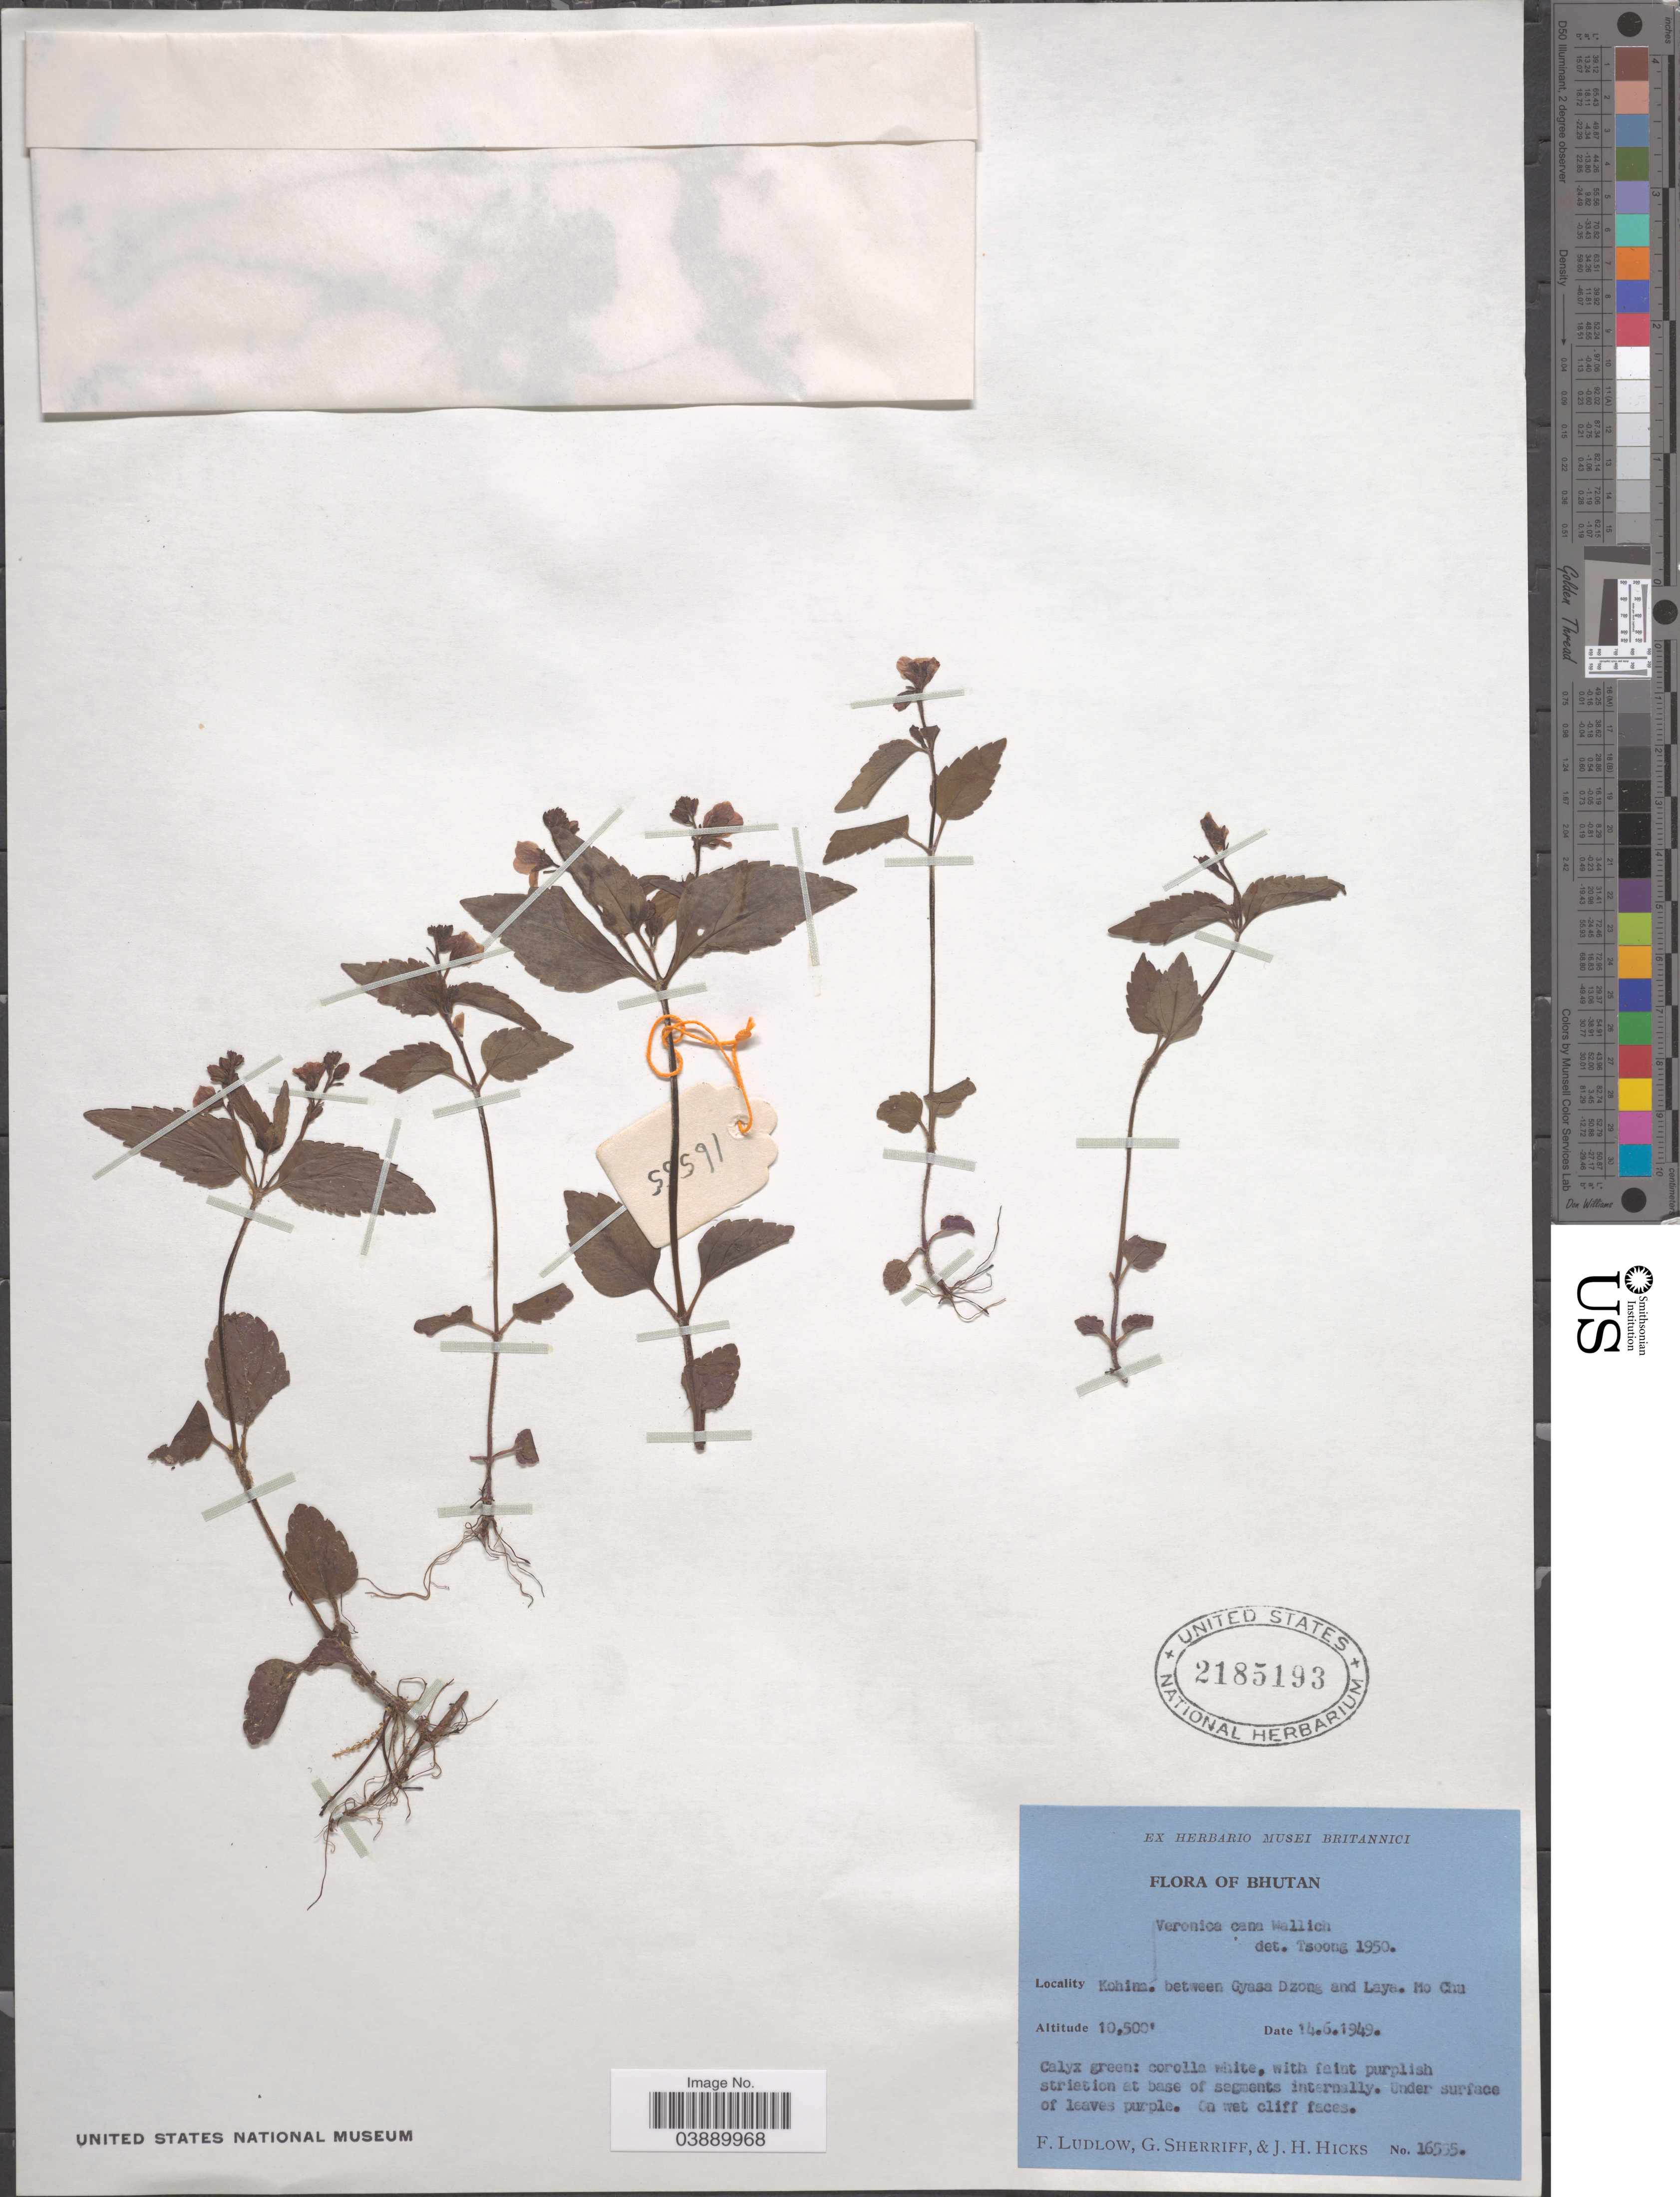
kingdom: Plantae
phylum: Tracheophyta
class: Magnoliopsida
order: Lamiales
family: Plantaginaceae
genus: Veronica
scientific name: Veronica cana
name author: Wall.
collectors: F. Ludlow, G. Sherriff & J. H. Hicks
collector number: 16555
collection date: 1949-06-14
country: Bhutan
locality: Kohina between Gyasa Dzong and Laya. Mo Chu.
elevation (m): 3200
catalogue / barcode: US 2185193